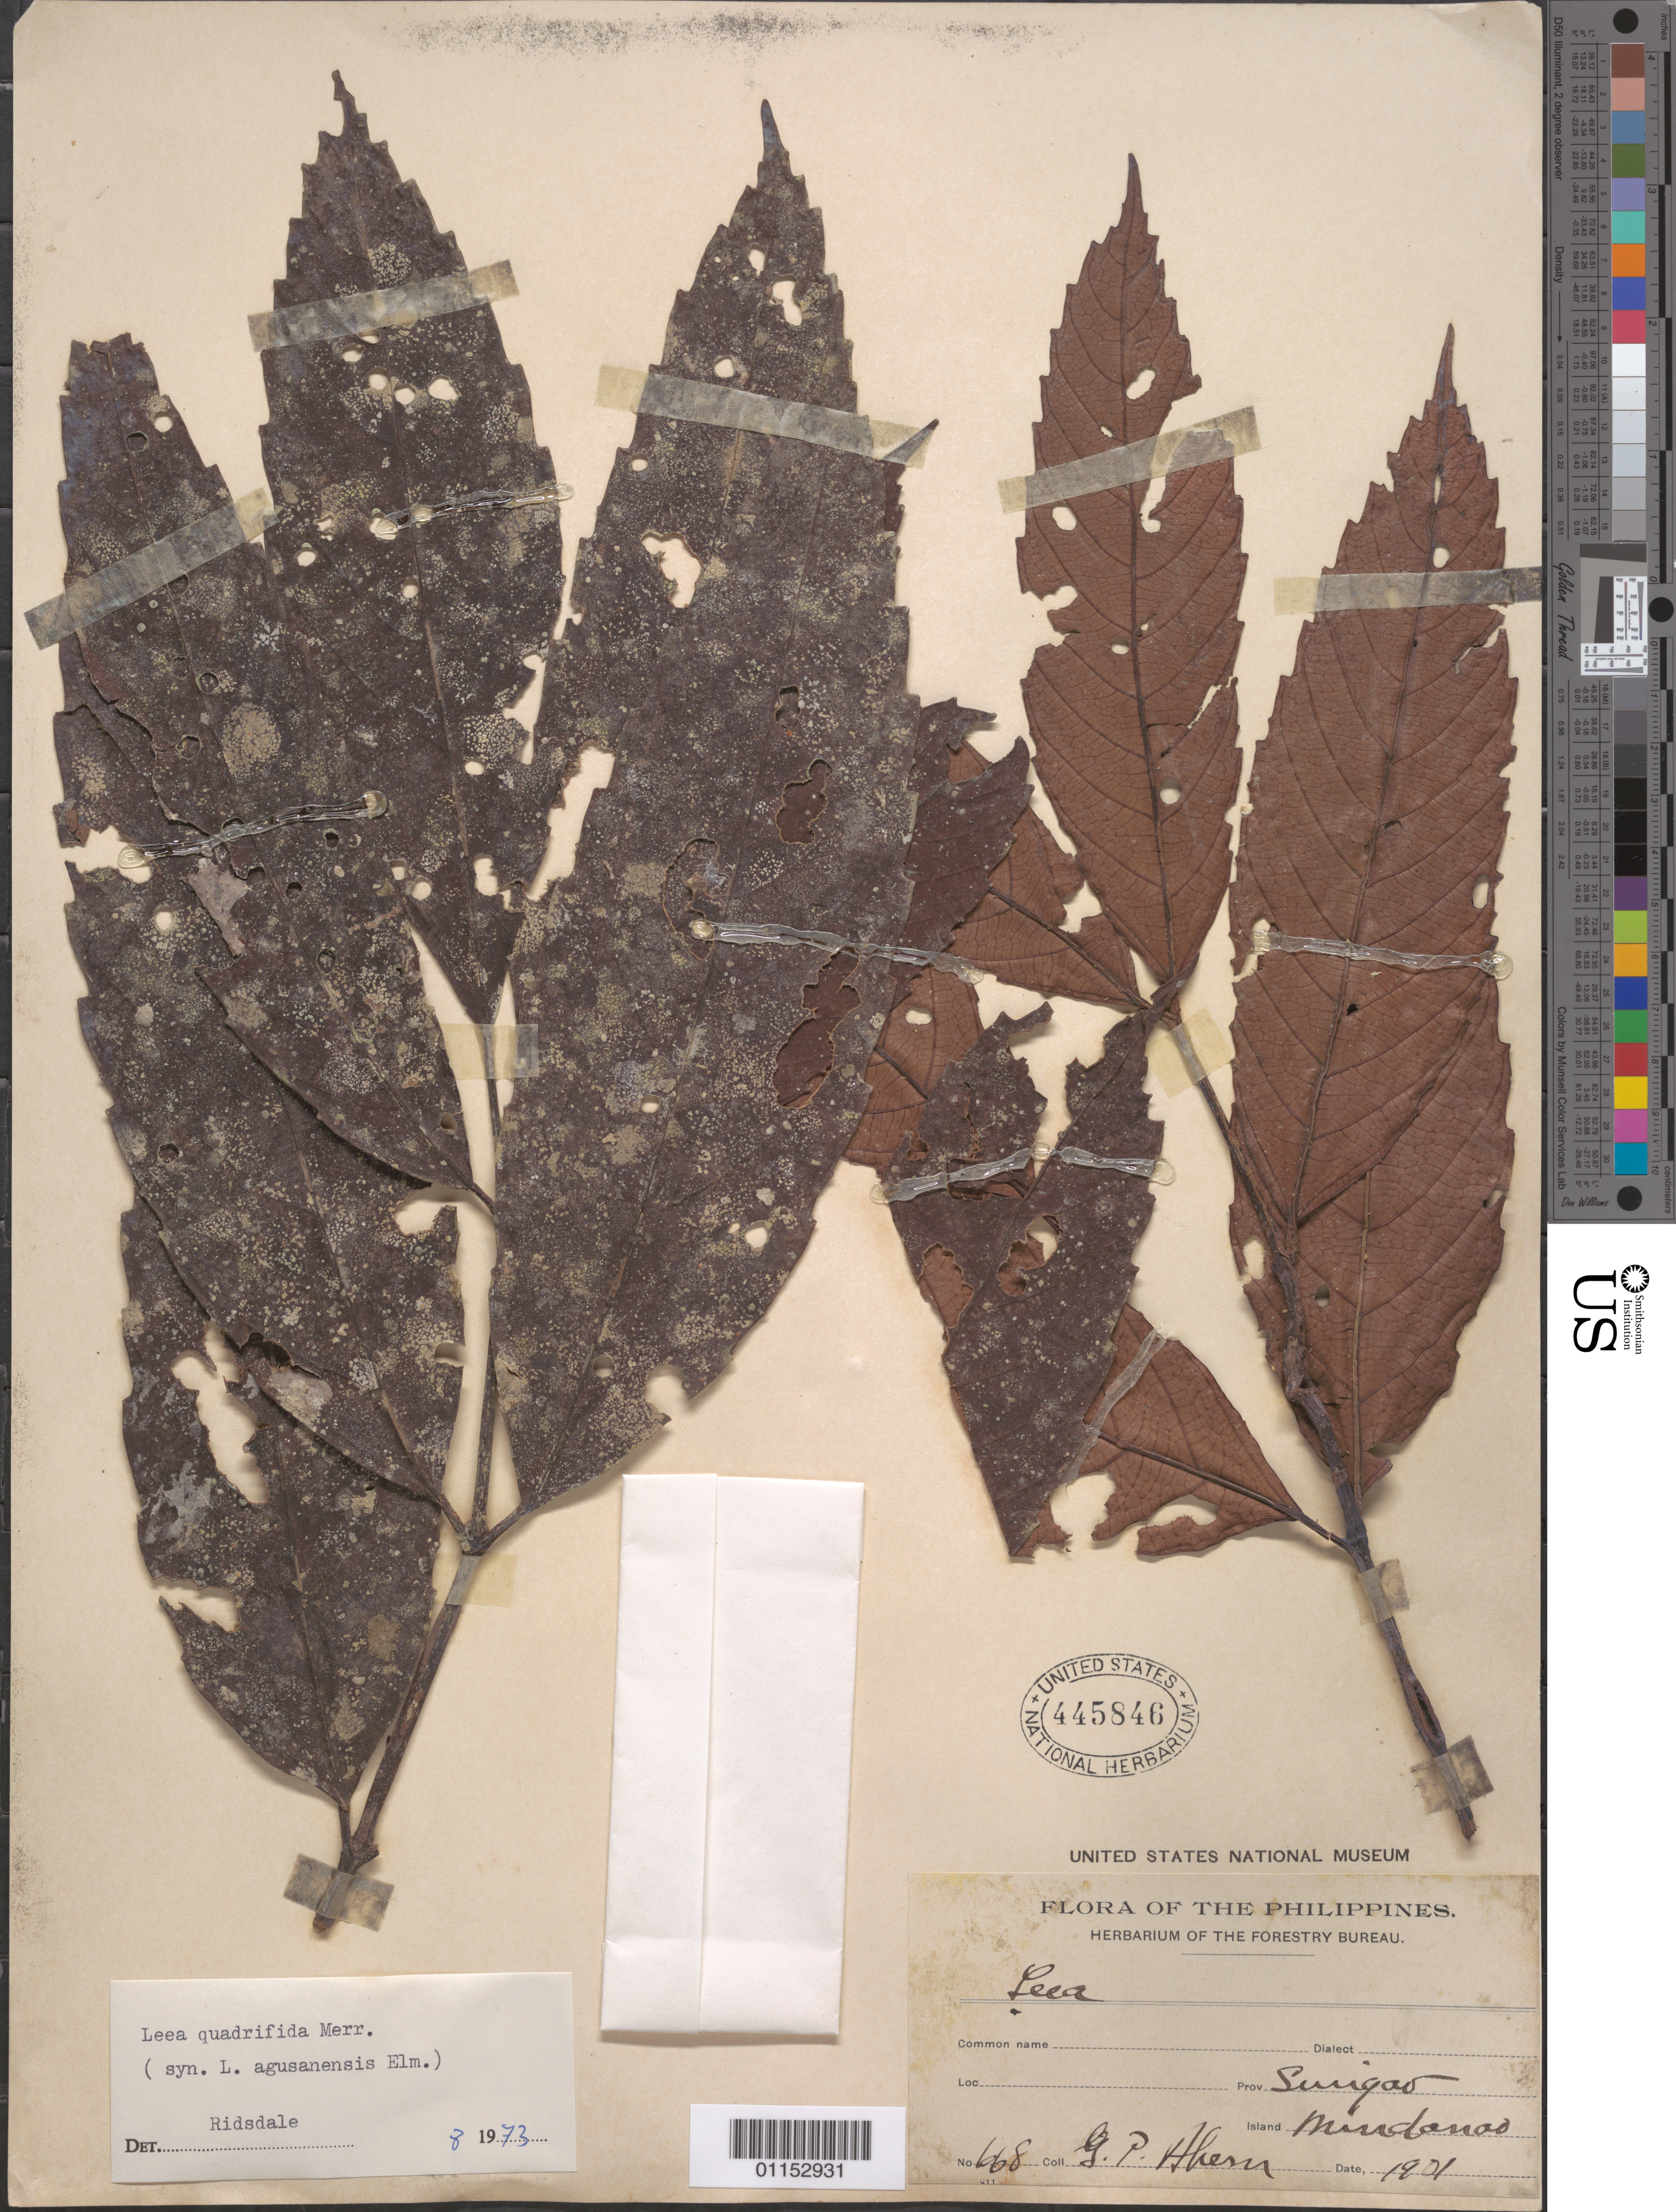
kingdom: Plantae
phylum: Tracheophyta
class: Magnoliopsida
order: Vitales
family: Vitaceae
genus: Leea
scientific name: Leea quadrifida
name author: Merr.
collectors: G. Ahern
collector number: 668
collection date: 1901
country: Philippines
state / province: Caraga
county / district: Surigao del Norte / Surigao del Sur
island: Mindanao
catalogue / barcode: US 445846